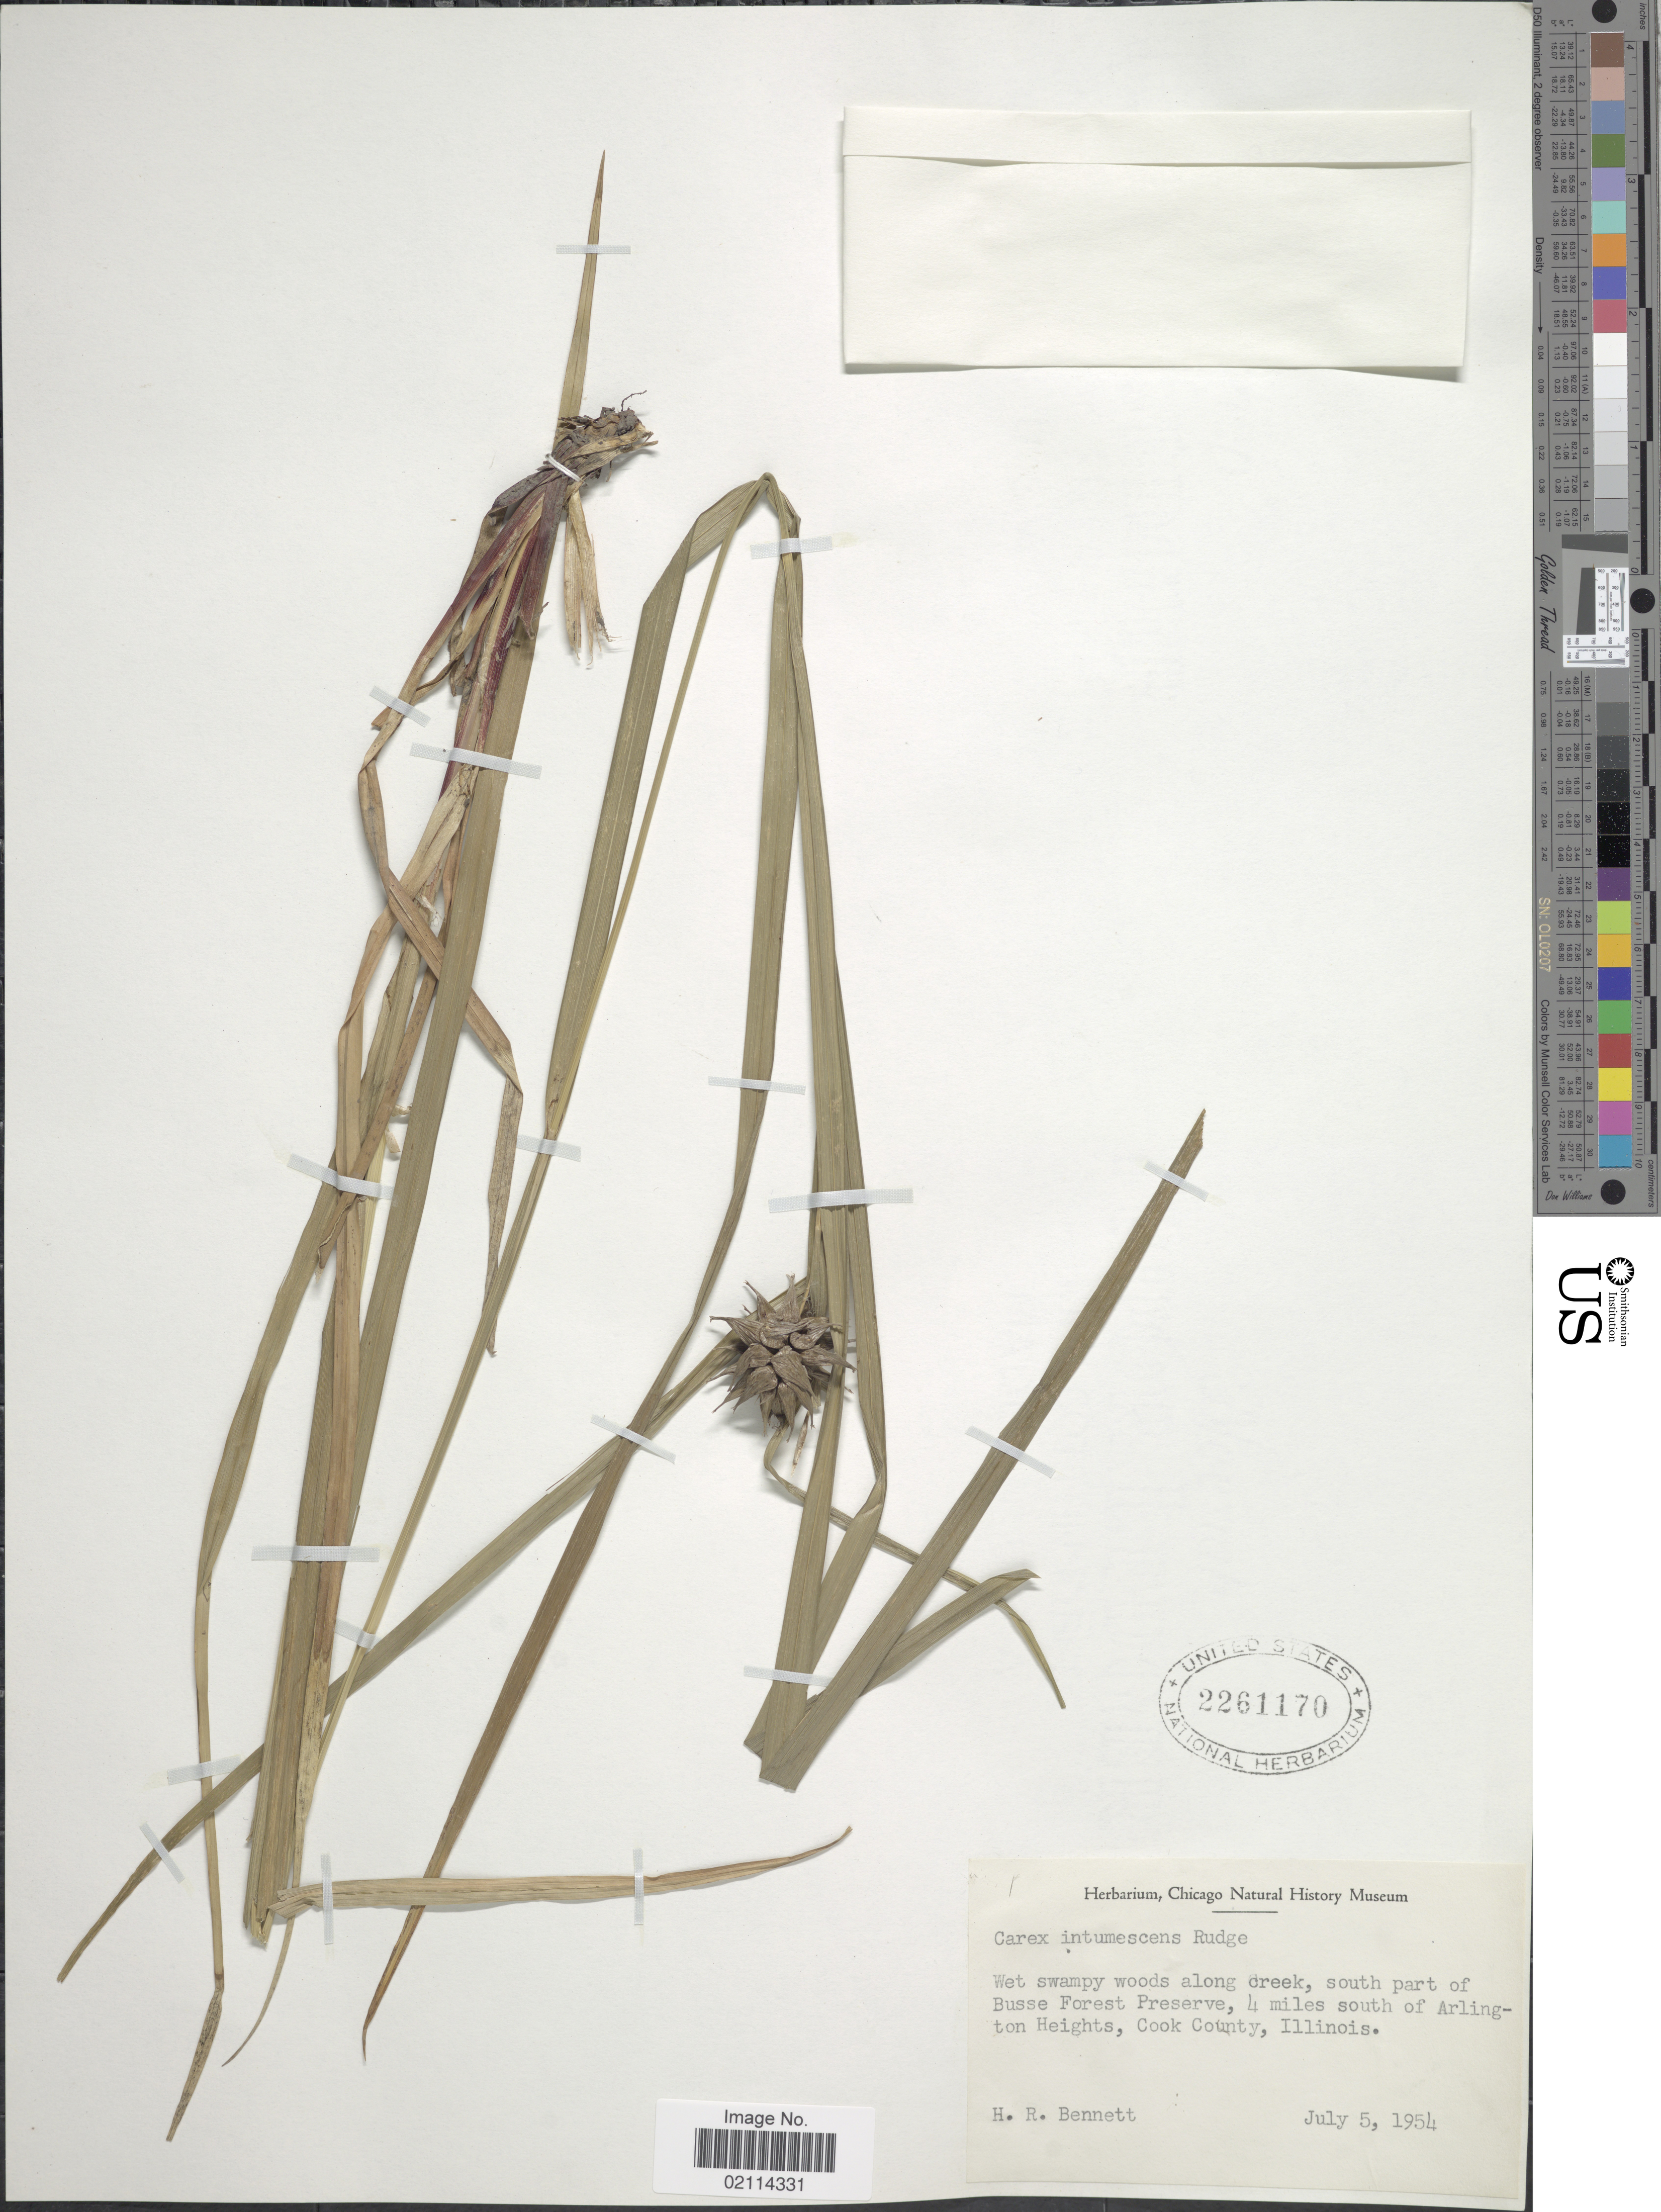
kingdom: Plantae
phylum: Tracheophyta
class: Liliopsida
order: Poales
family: Cyperaceae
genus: Carex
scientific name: Carex intumescens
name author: Rudge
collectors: H. R. Bennett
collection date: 1954-07-05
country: United States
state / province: Illinois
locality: Wet swampy woods along creek, south part of Busse Forest Preserve, 4 miles south of Arlington Heights, Cook County.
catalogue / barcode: US 2261170